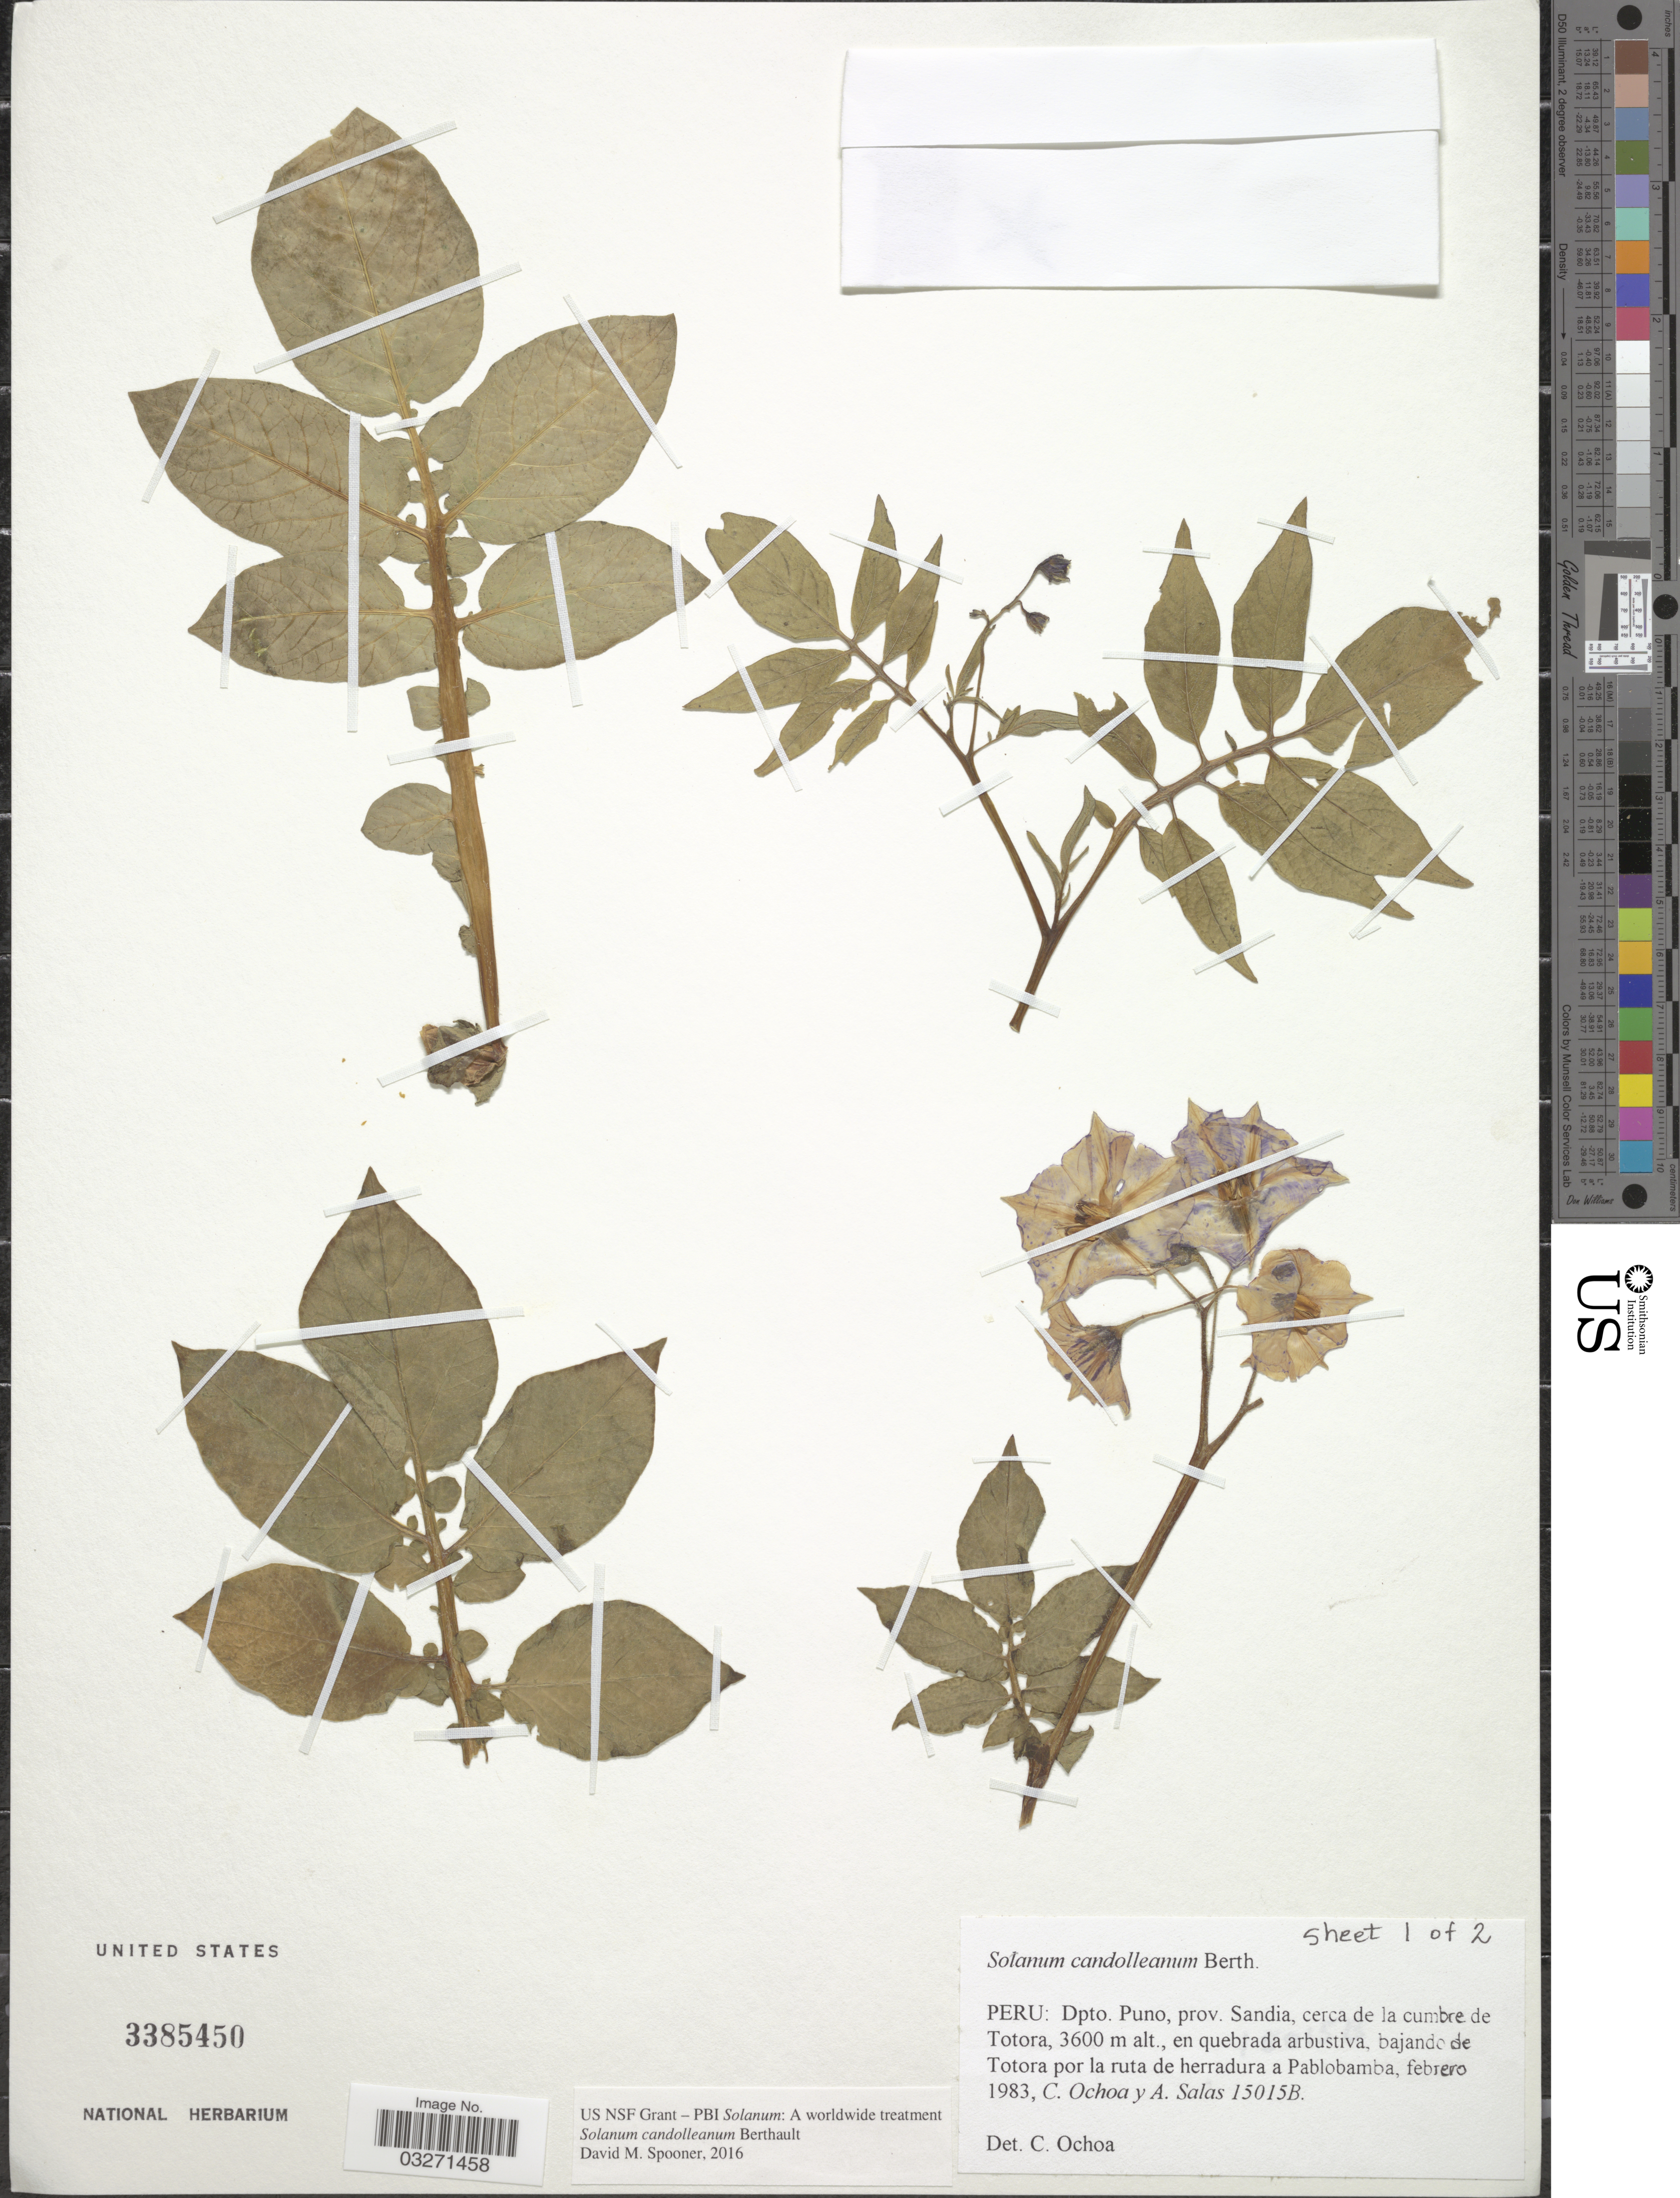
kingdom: Plantae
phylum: Tracheophyta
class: Magnoliopsida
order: Solanales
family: Solanaceae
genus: Solanum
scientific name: Solanum candolleanum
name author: Berthault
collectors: C. Ochoa & A. Salas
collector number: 15015B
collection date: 1983-02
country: Peru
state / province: Puno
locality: Dpto. Puno, prov. Sandia, cerca de la cumbre de Totora, en quebrada arbustiva, bajando de Totora por la ruta de herradura a Pablobamba.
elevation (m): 3600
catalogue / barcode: US 3385450